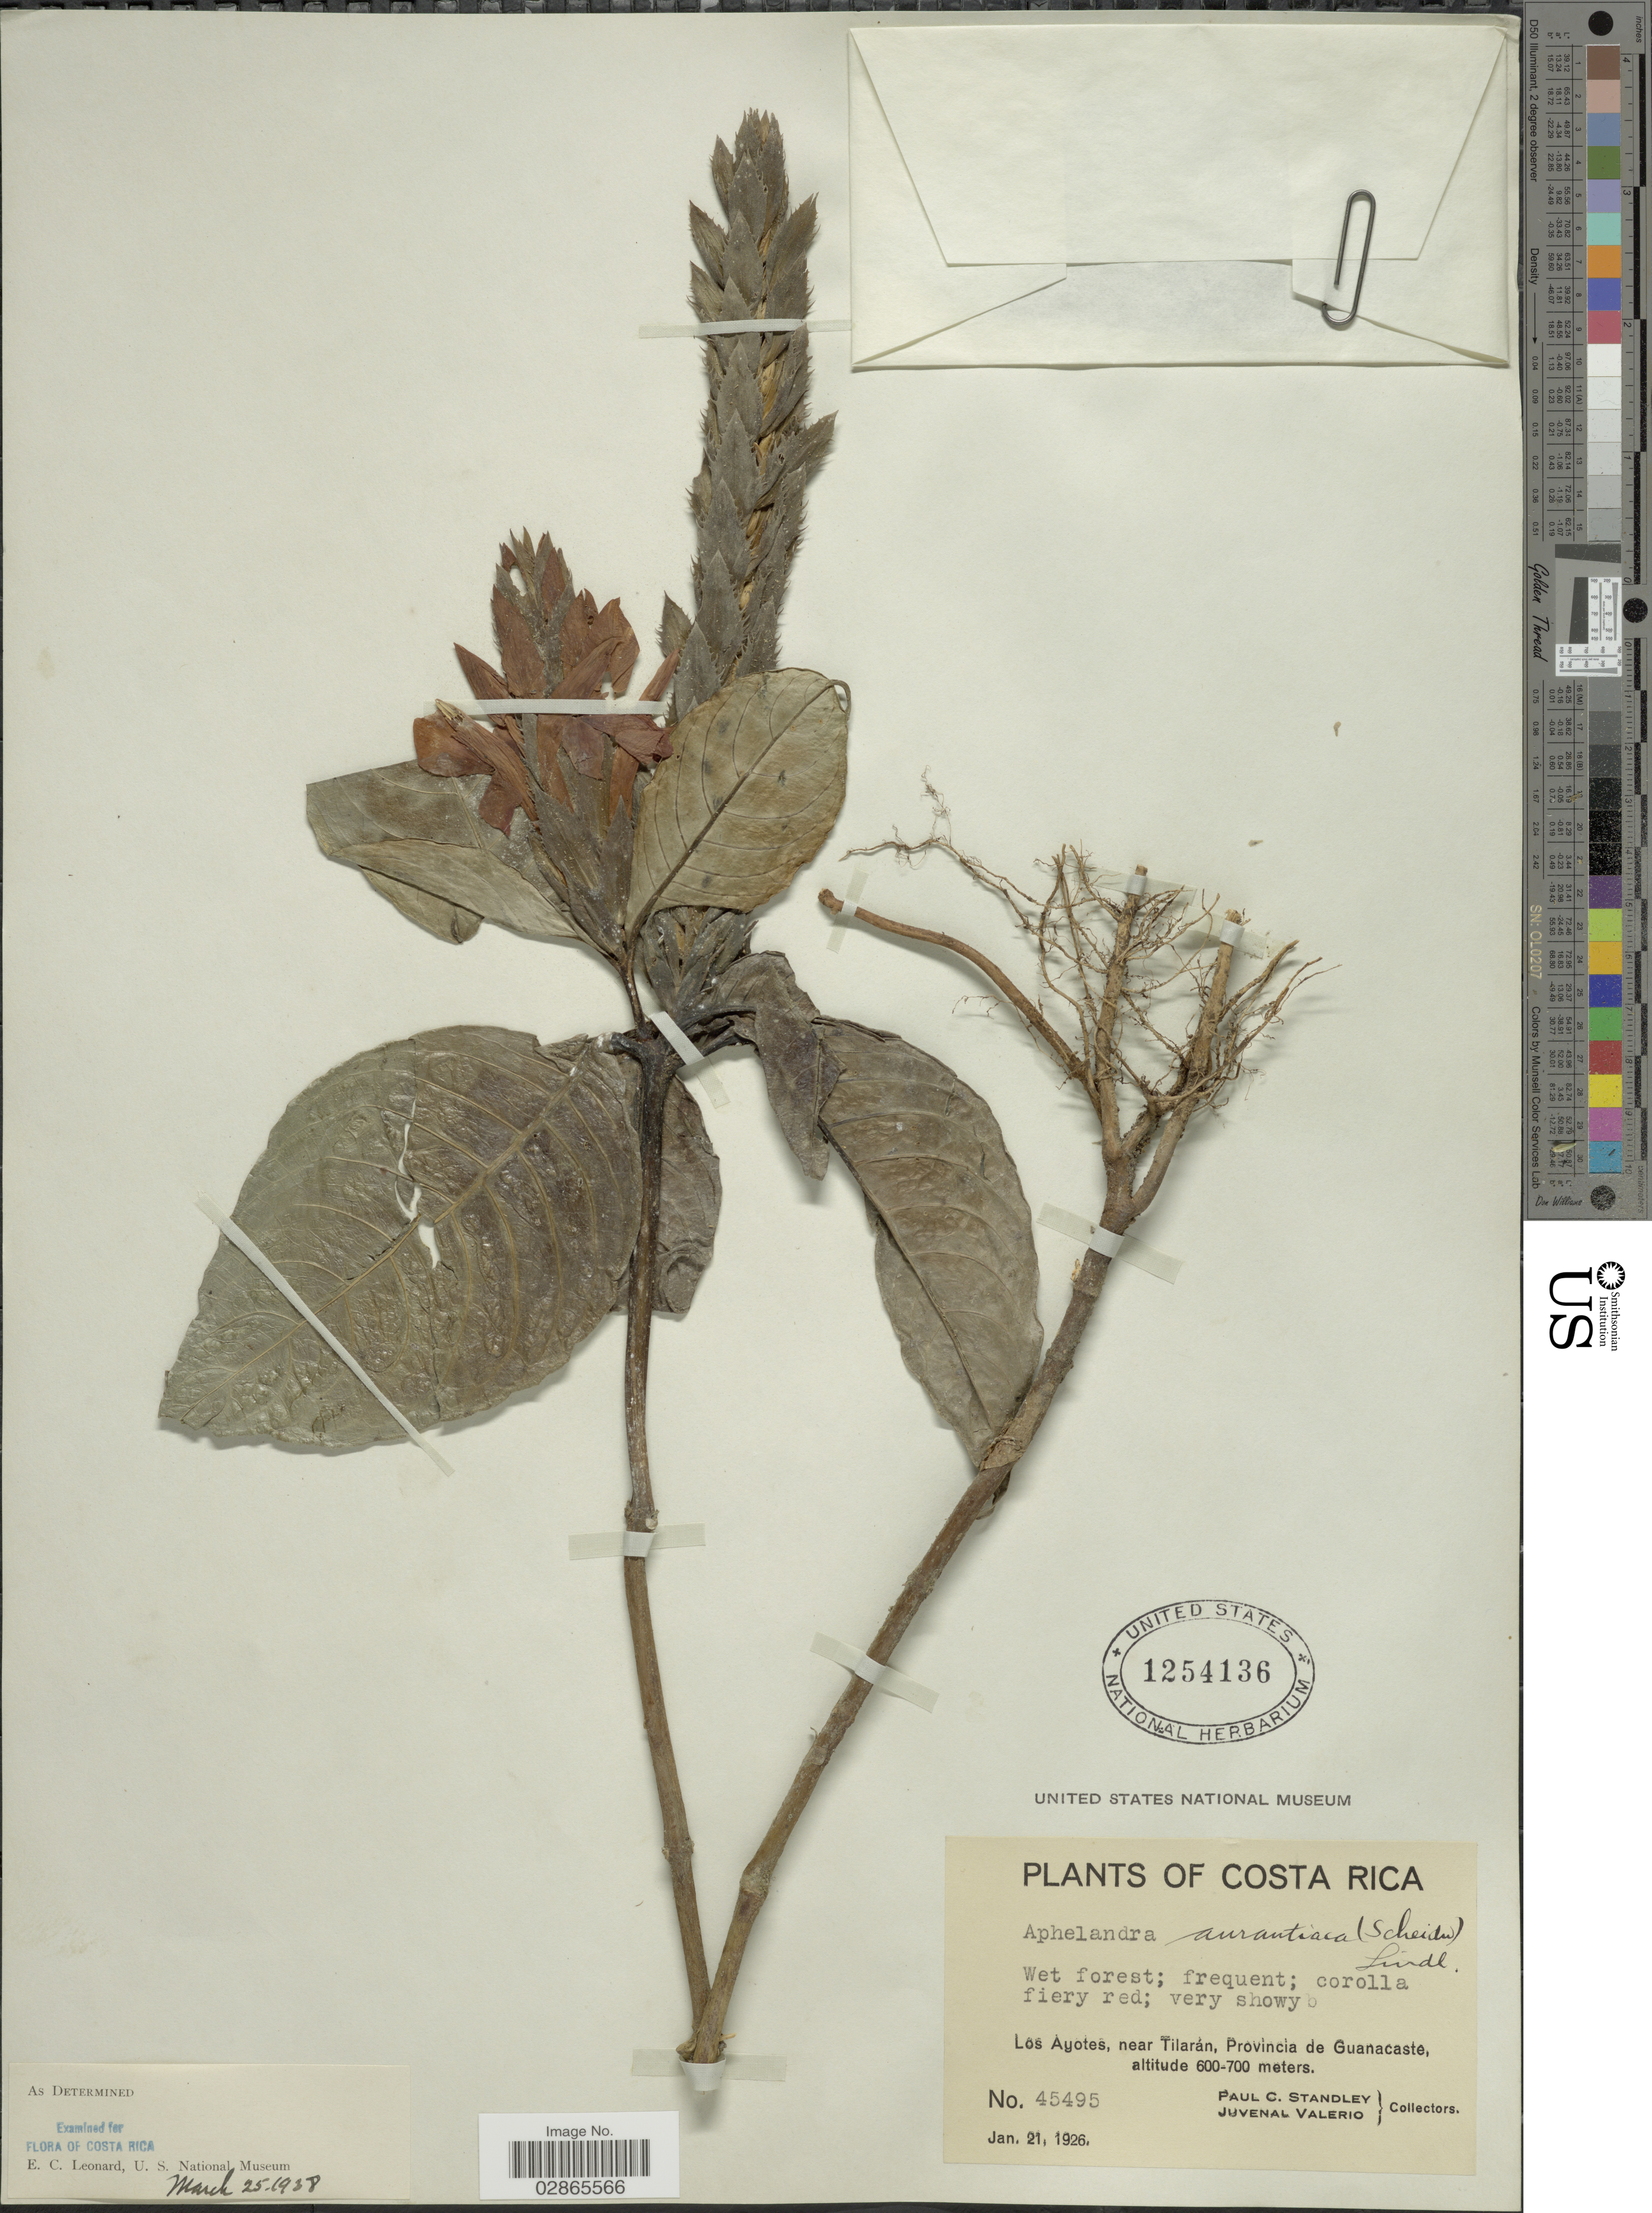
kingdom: Plantae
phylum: Tracheophyta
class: Magnoliopsida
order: Lamiales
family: Acanthaceae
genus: Aphelandra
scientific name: Aphelandra aurantiaca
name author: (Scheidw.) Lindl.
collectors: P. C. Standley & J. Valerio R.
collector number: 45495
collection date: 1926-01-21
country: Costa Rica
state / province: Guanacaste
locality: Los Ayotes, near Tilarán.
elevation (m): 600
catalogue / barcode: US 1254136